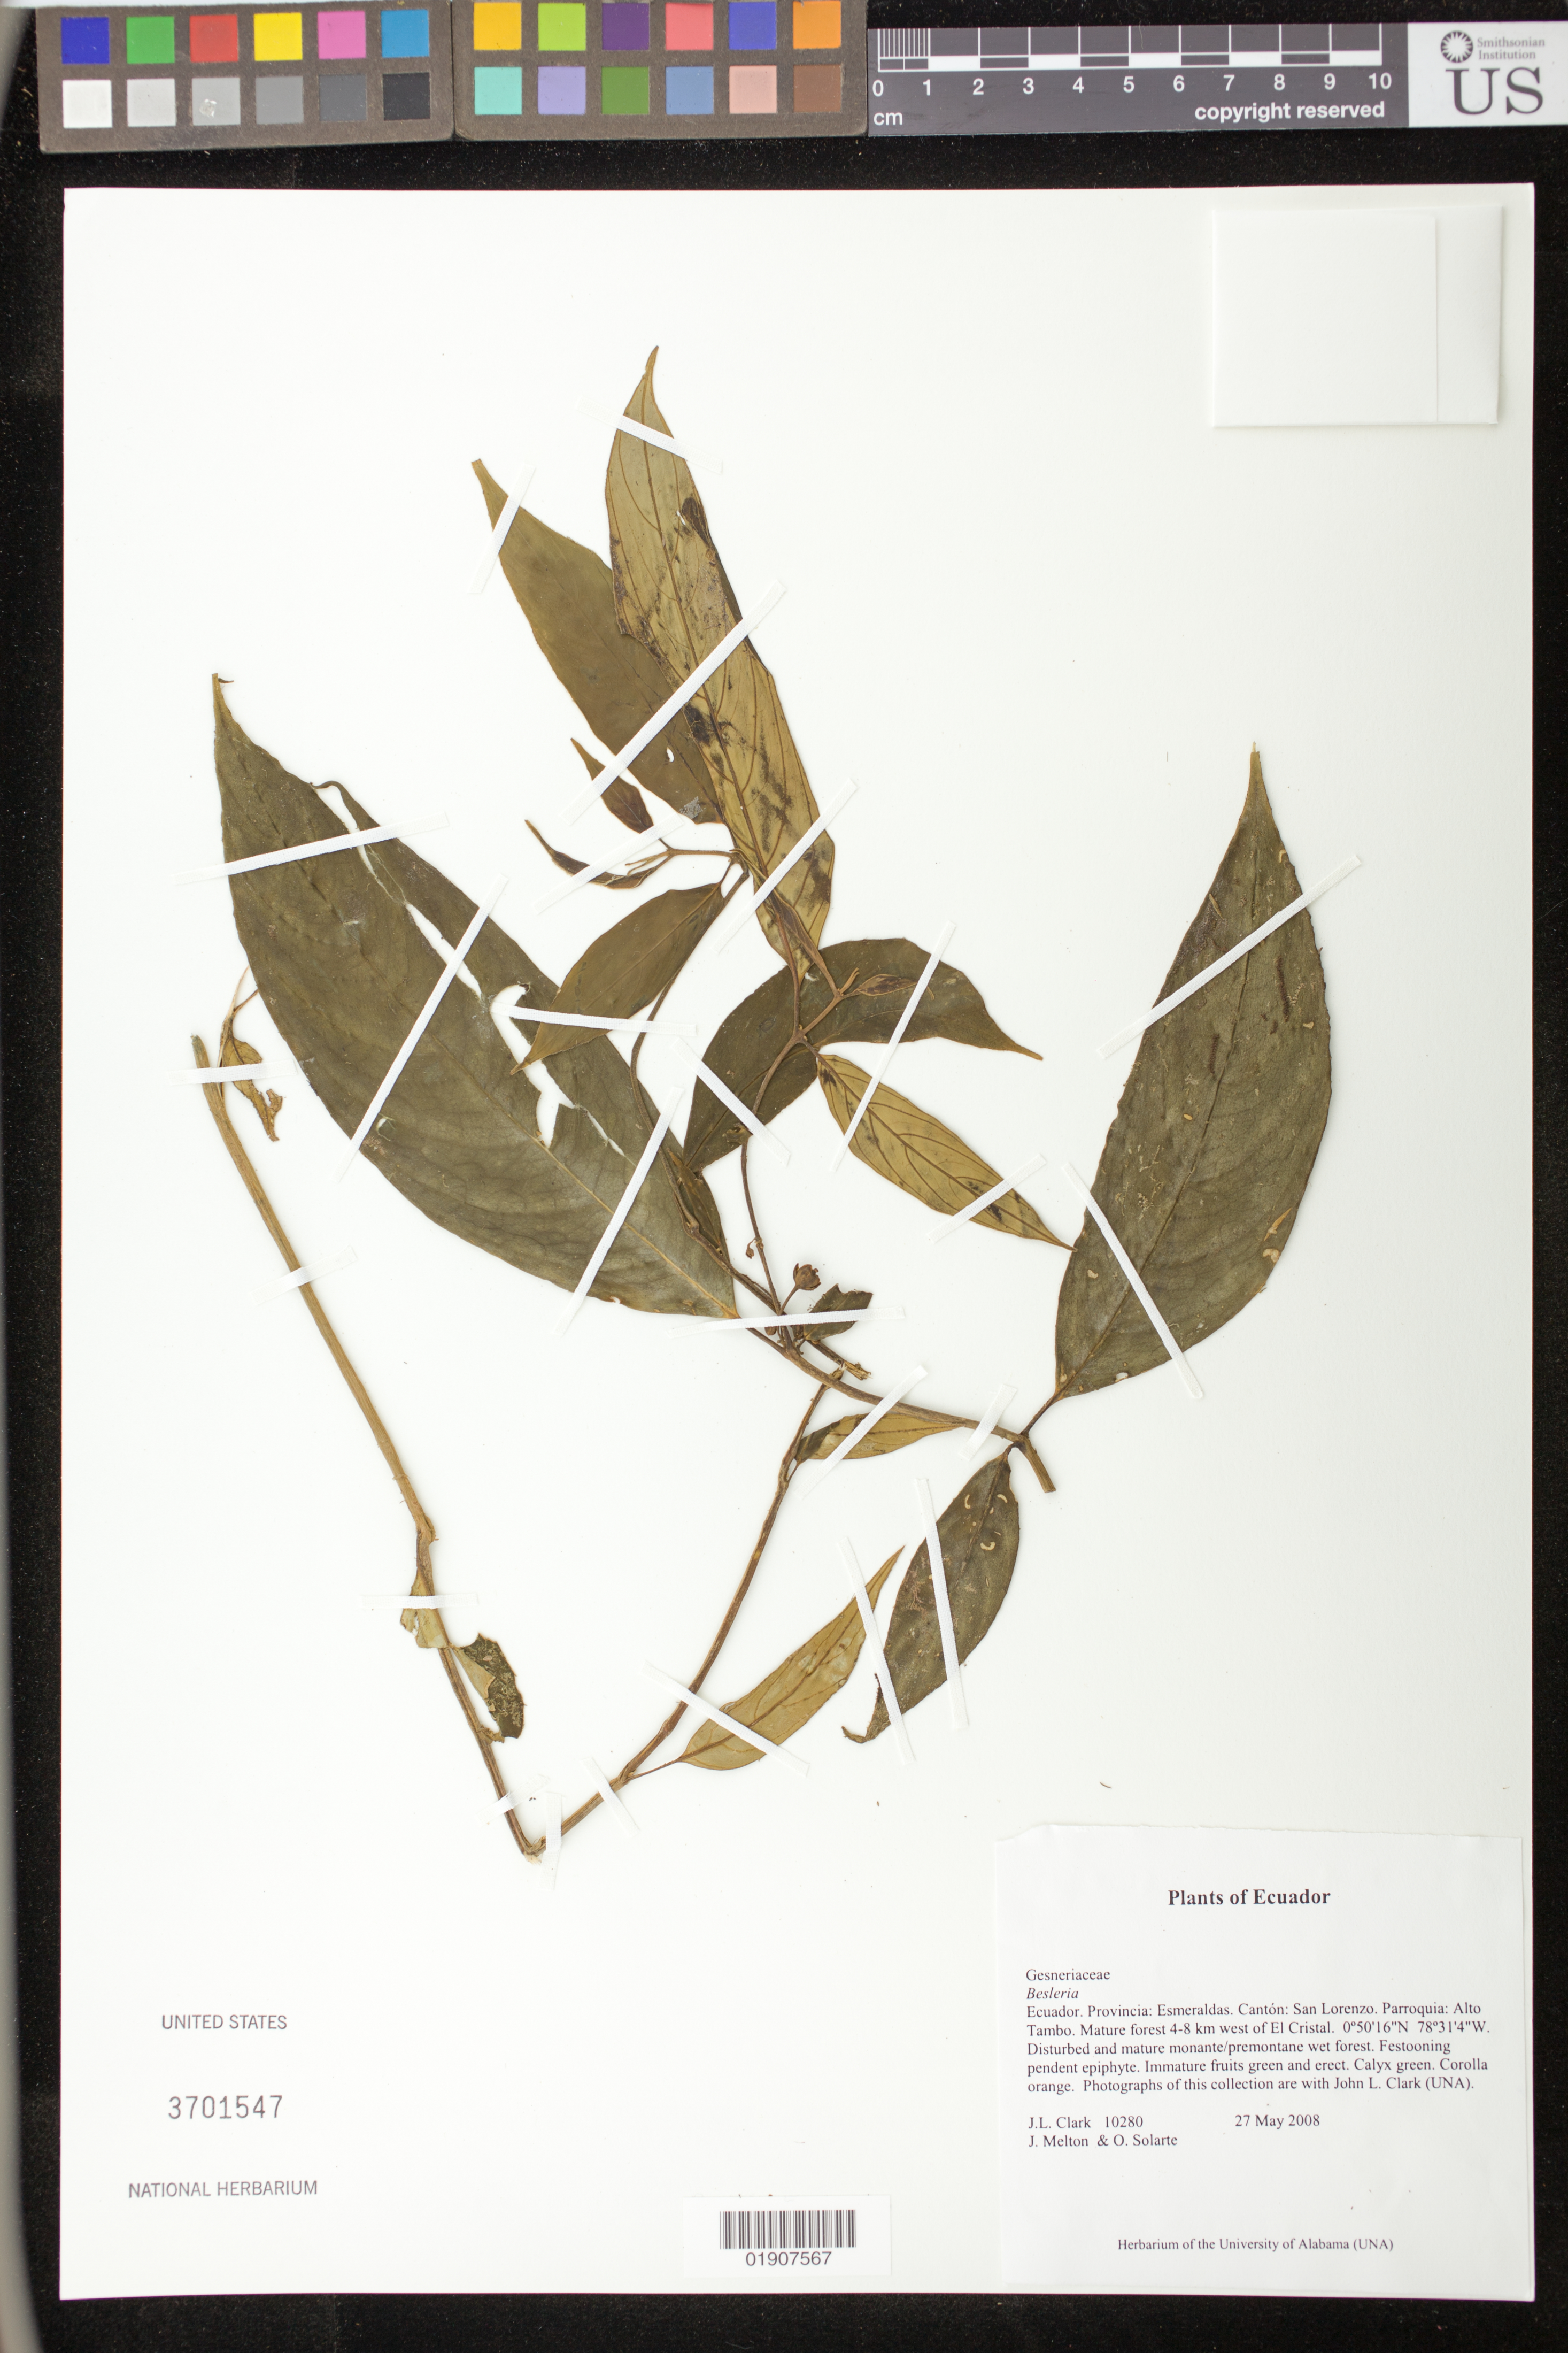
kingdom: Plantae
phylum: Tracheophyta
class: Magnoliopsida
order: Lamiales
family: Gesneriaceae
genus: Besleria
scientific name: Besleria sp.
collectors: J. L. Clark, J. Melton & O. Solarte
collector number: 10280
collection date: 2008-05-27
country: Ecuador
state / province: Esmeraldas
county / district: San Lorenzo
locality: Provincia: Esmeraldas. Cantón: San Lorenzo. Parroquia: Alto Tambo. Mature forest 4-8 km west of El Cristal.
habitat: Disturbed and mature monante/premontane wet forest.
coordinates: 0 50 16 N, 78 31 4 W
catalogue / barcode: US 3701547